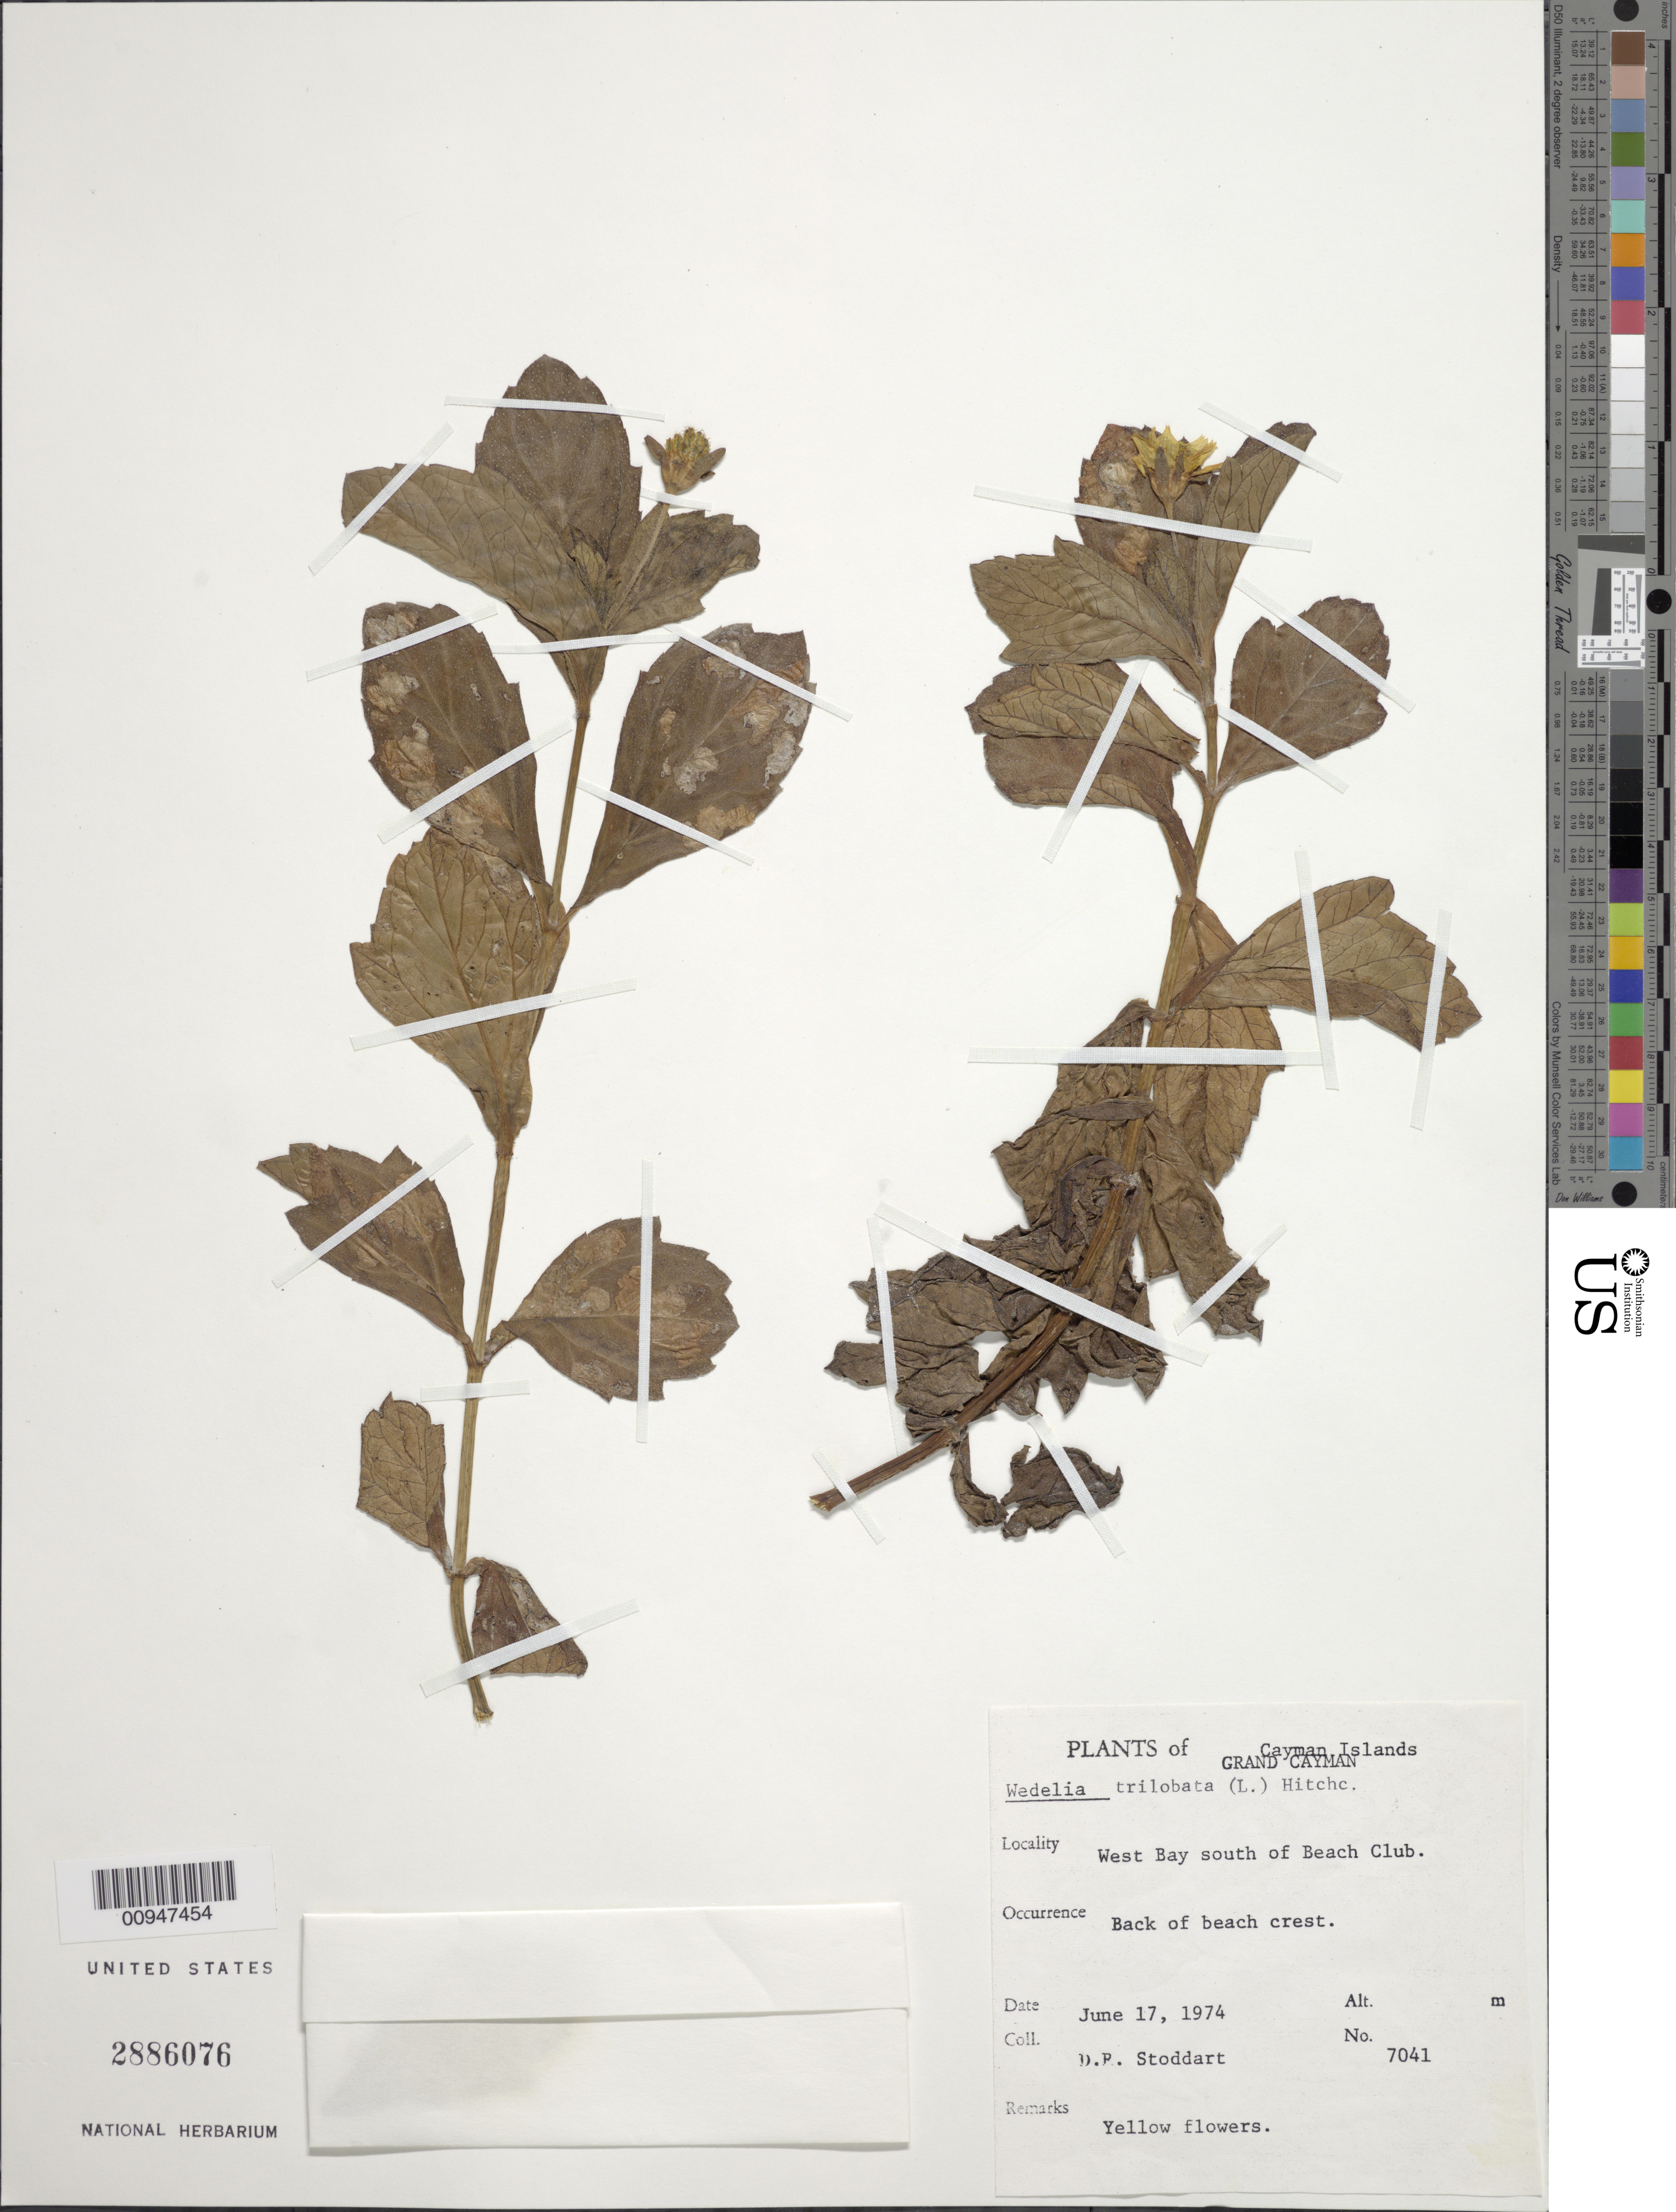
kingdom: Plantae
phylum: Tracheophyta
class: Magnoliopsida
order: Asterales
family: Asteraceae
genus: Sphagneticola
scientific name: Sphagneticola trilobata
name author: (L.) Pruski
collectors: D. R. Stoddart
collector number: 7041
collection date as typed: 17 Jun 1974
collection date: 1974-06-17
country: Cayman Islands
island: Grand Cayman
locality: West Bay south of Beach Club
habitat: Back of beach crest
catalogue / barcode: US 2886076